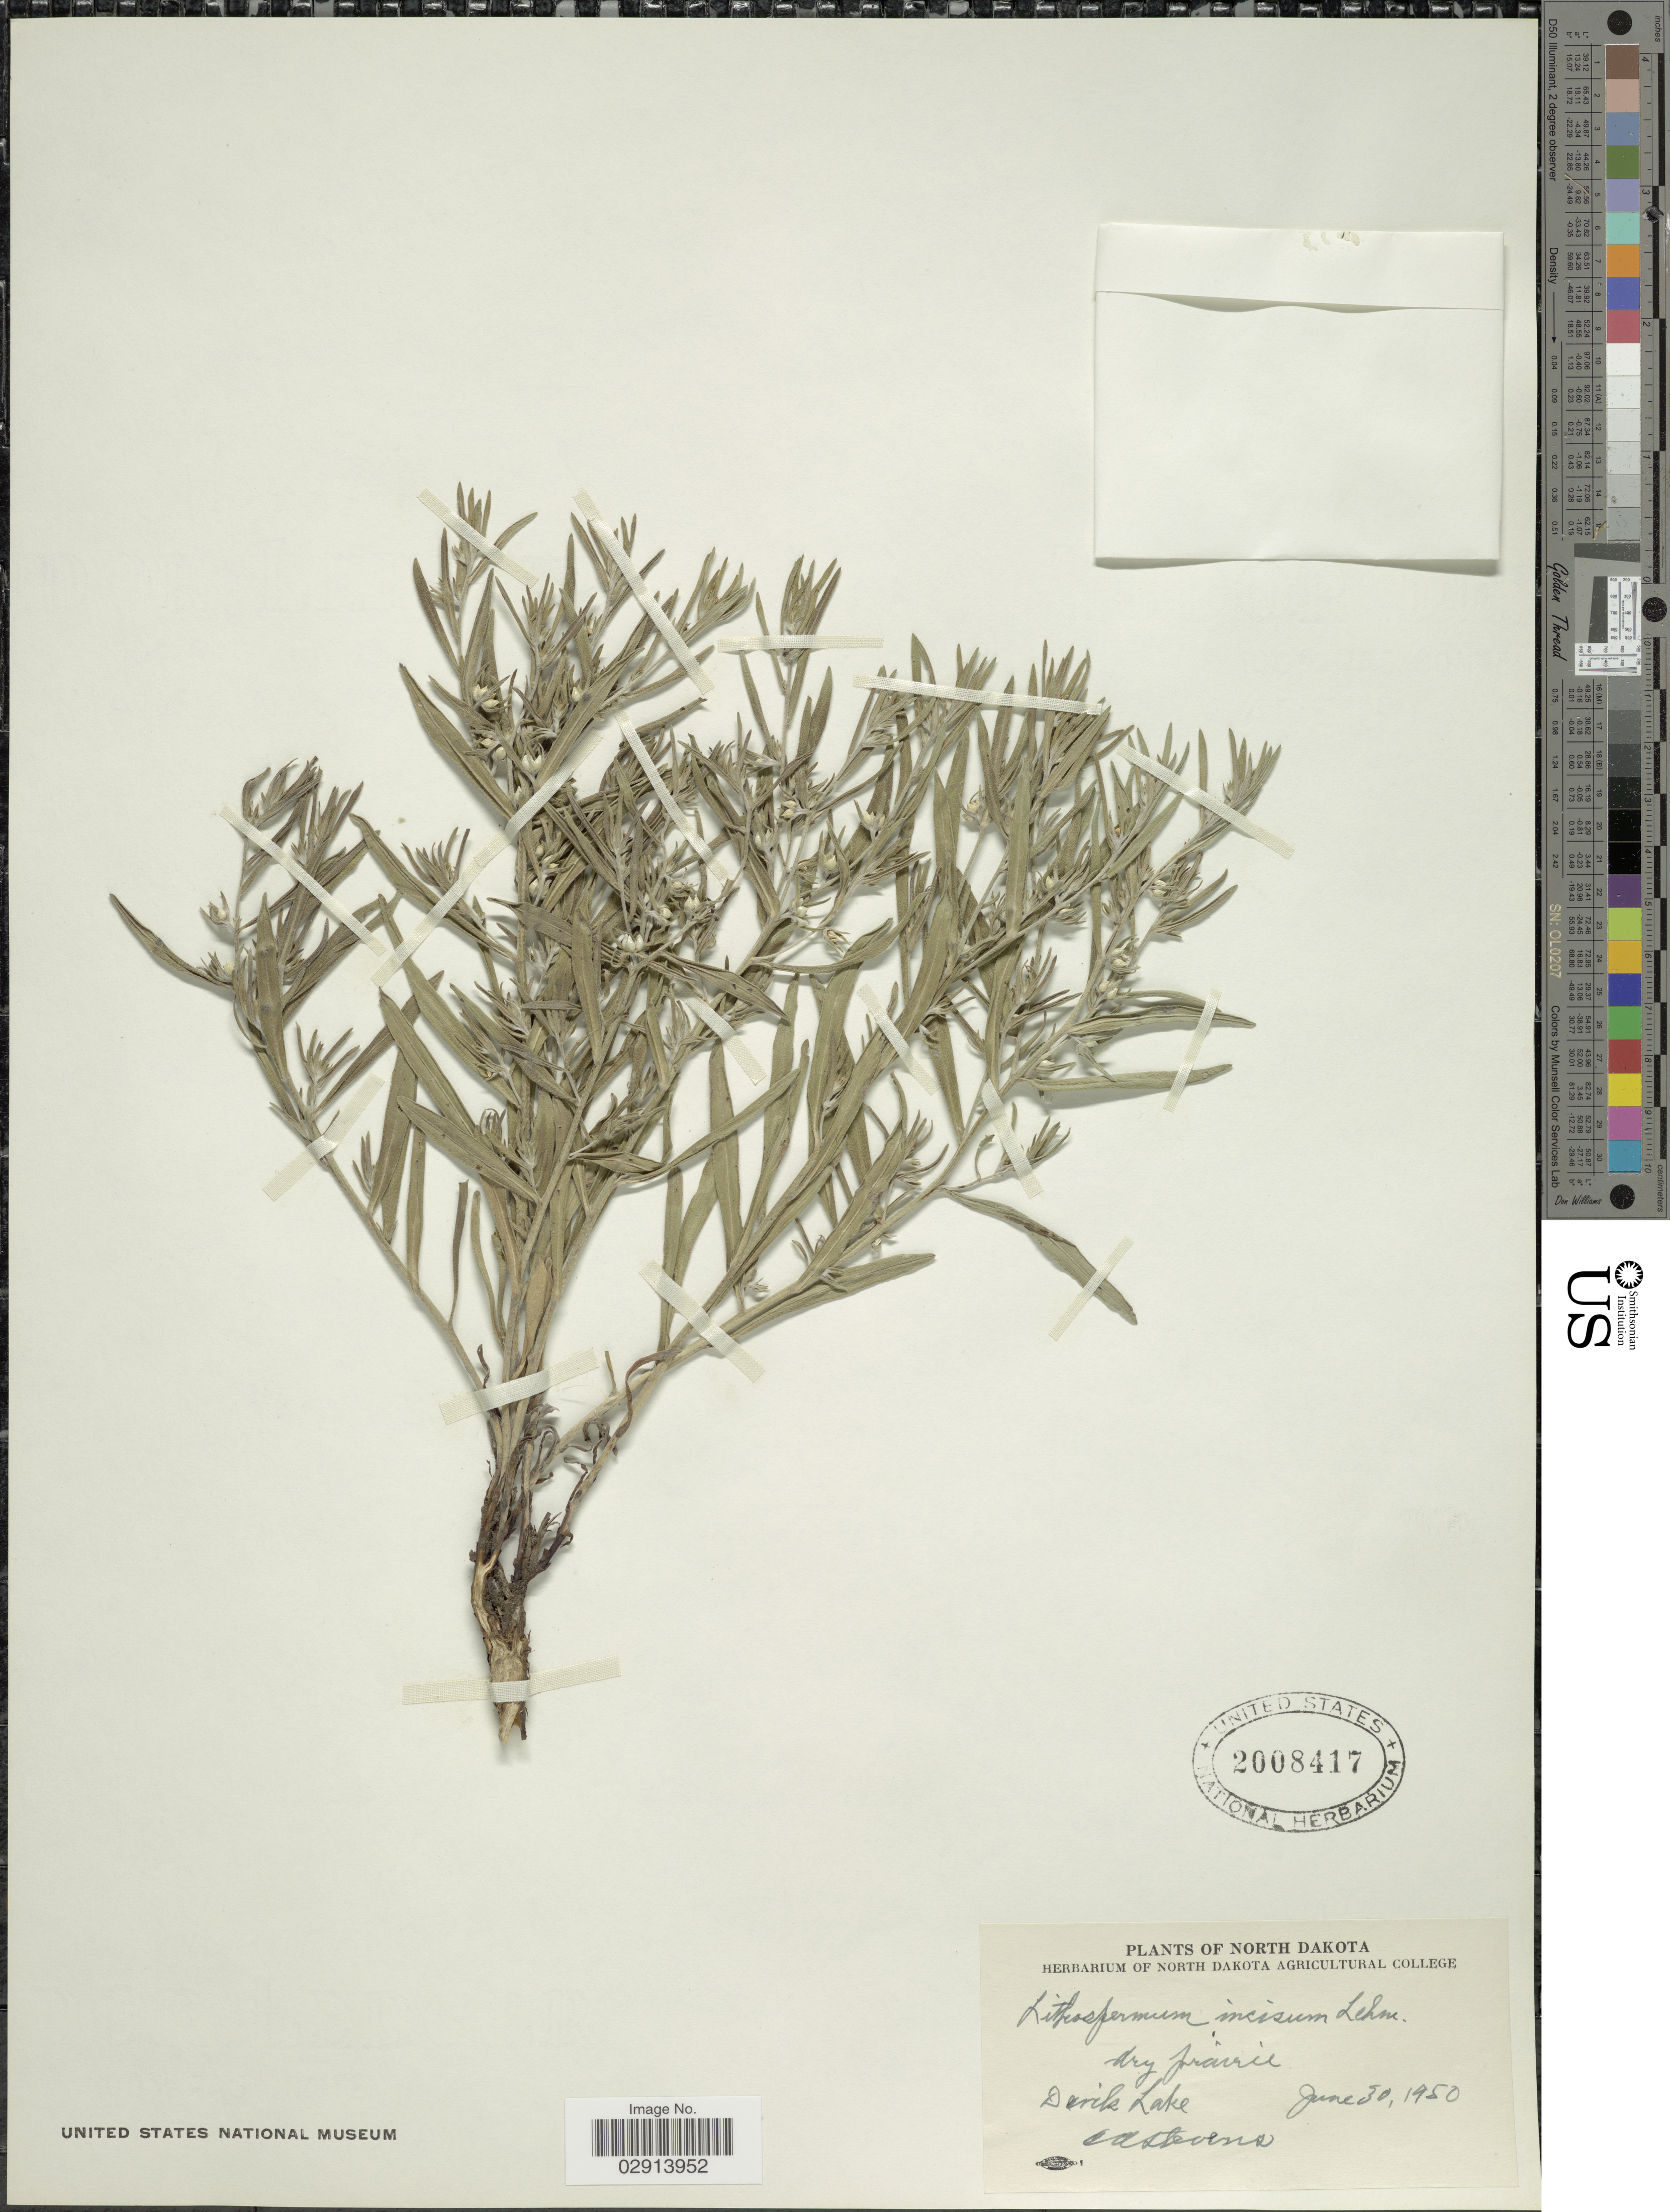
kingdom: Plantae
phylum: Tracheophyta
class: Magnoliopsida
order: Boraginales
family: Boraginaceae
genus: Lithospermum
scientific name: Lithospermum incisum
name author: Lehm.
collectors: O. A. Stevens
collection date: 1950-06-30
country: United States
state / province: North Dakota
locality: Derek Lake.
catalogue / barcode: US 2008417